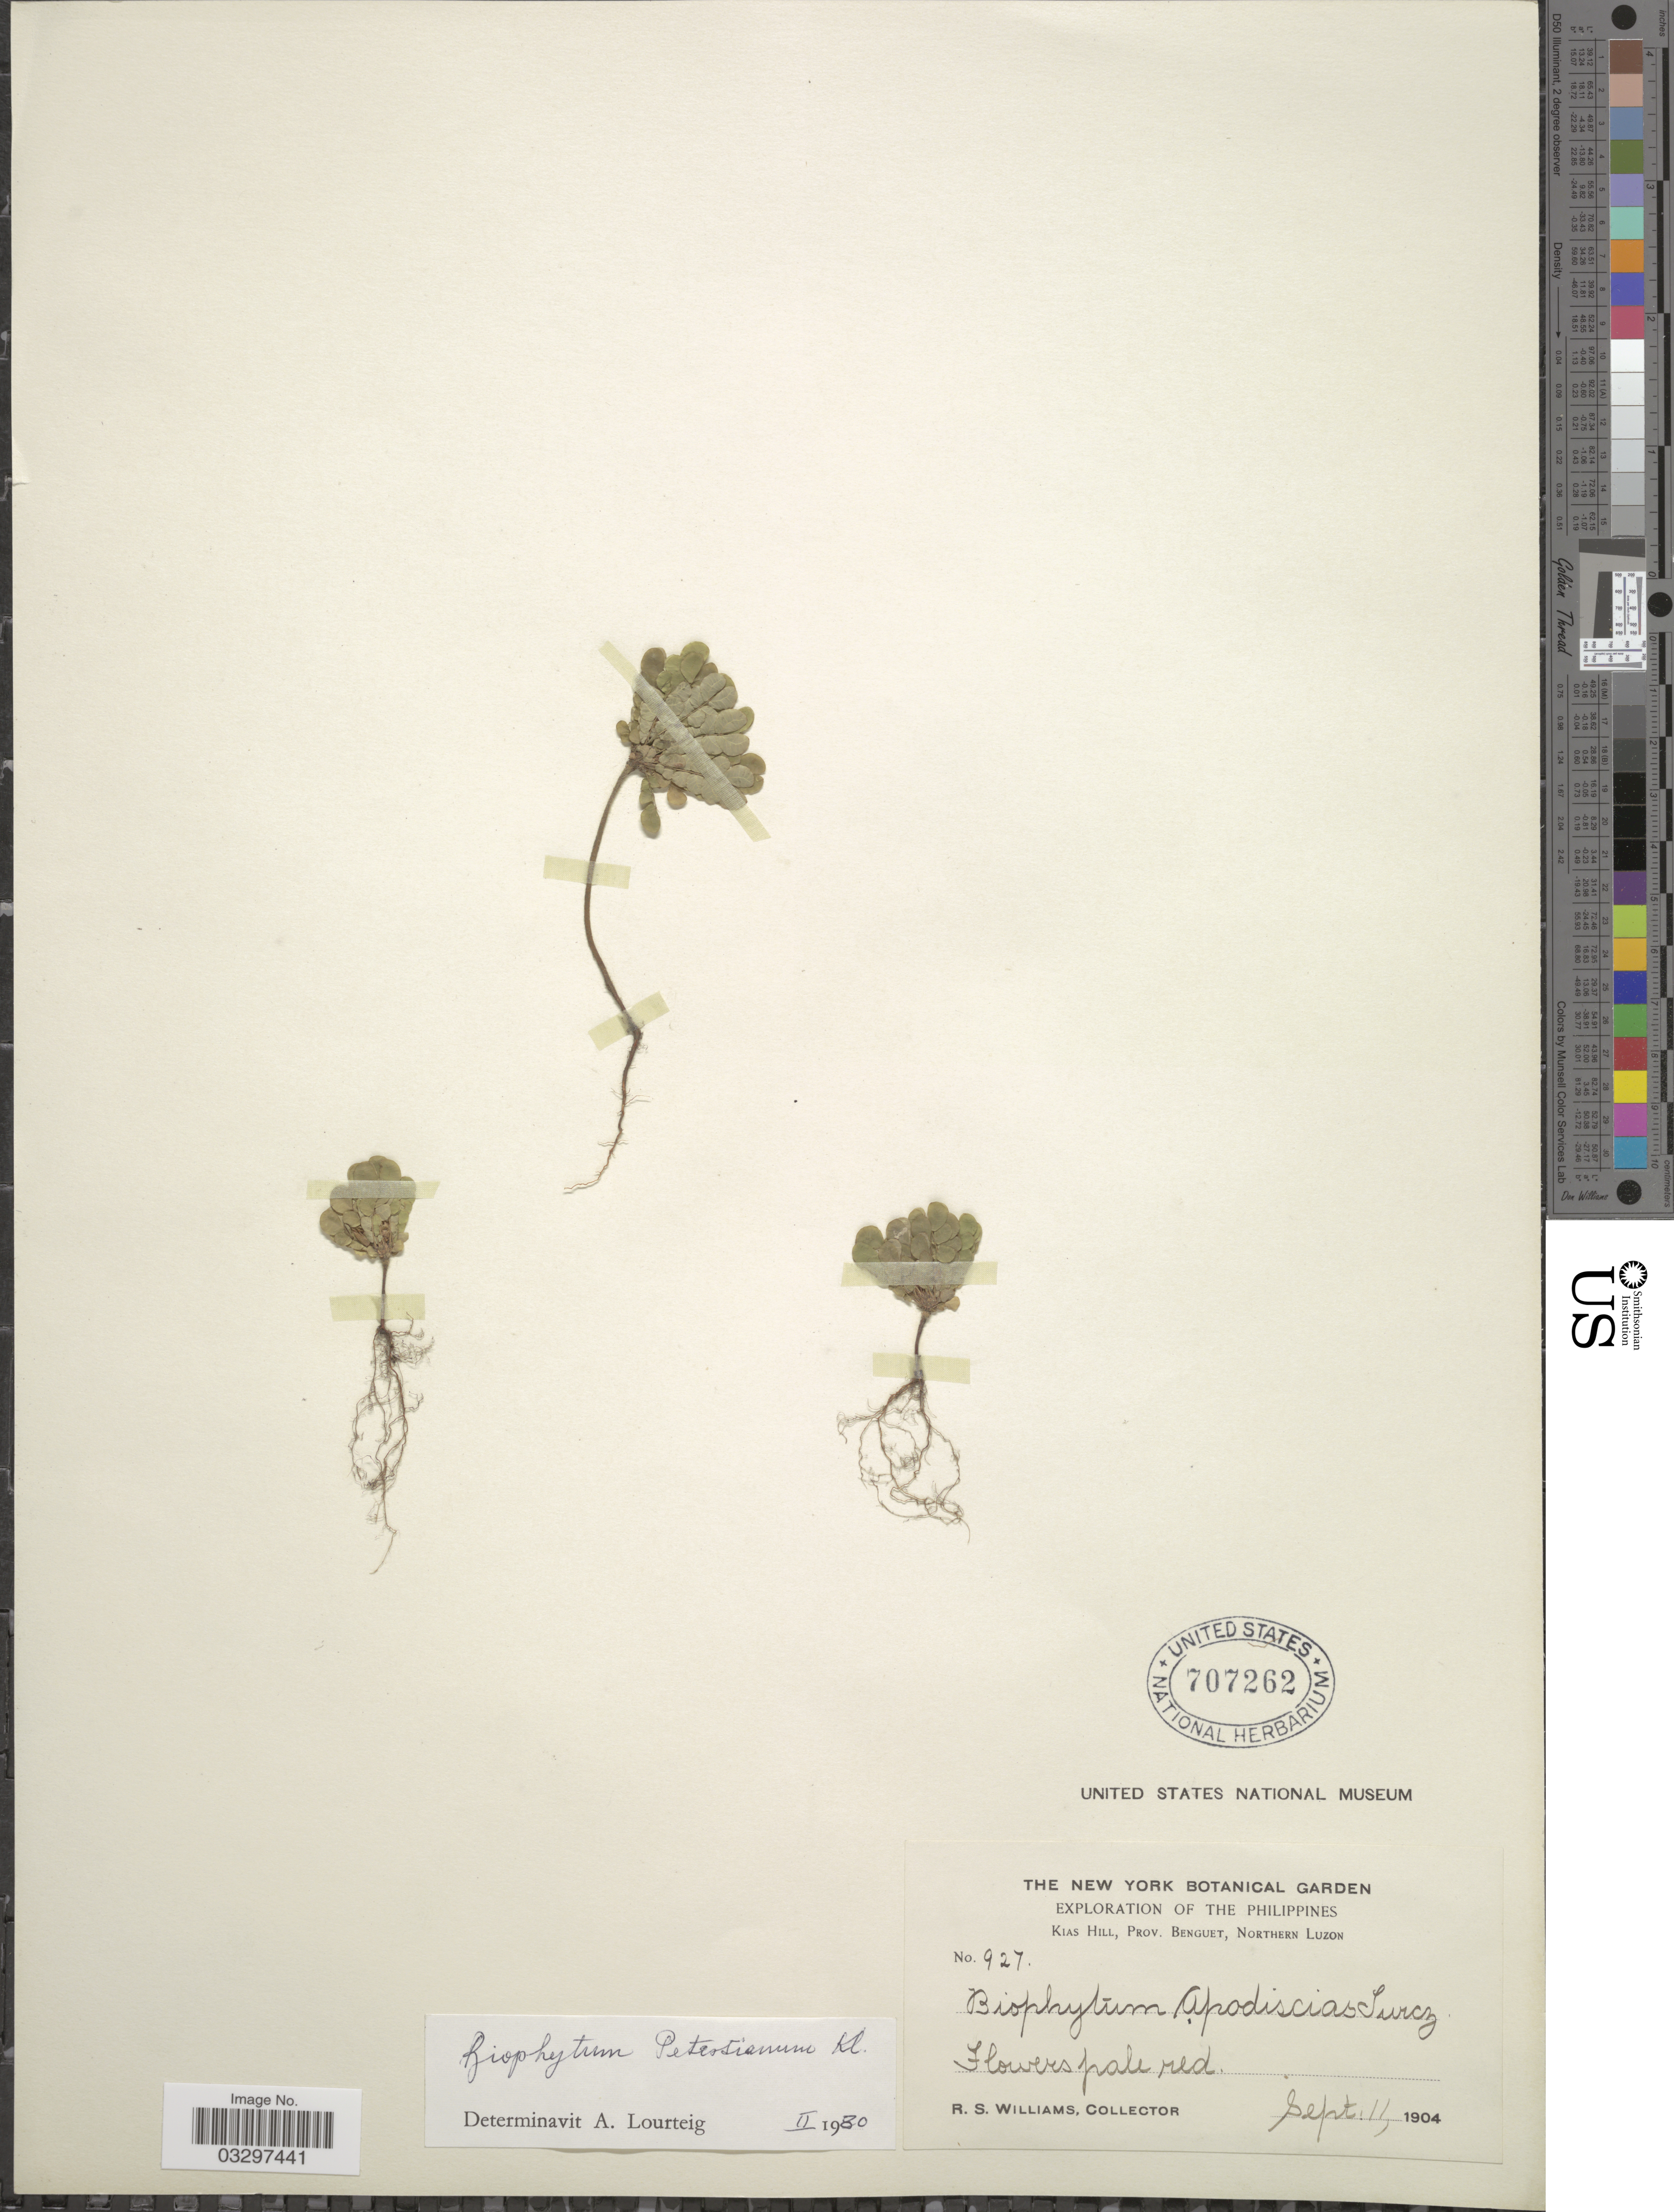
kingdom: Plantae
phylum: Tracheophyta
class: Magnoliopsida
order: Oxalidales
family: Oxalidaceae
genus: Biophytum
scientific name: Biophytum petersianum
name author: Klotzsch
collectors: R. S. Williams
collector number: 927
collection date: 1904-09-11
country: Philippines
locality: Kias Hill, Prov. Benguet, Northern Luzon.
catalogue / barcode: US 707262